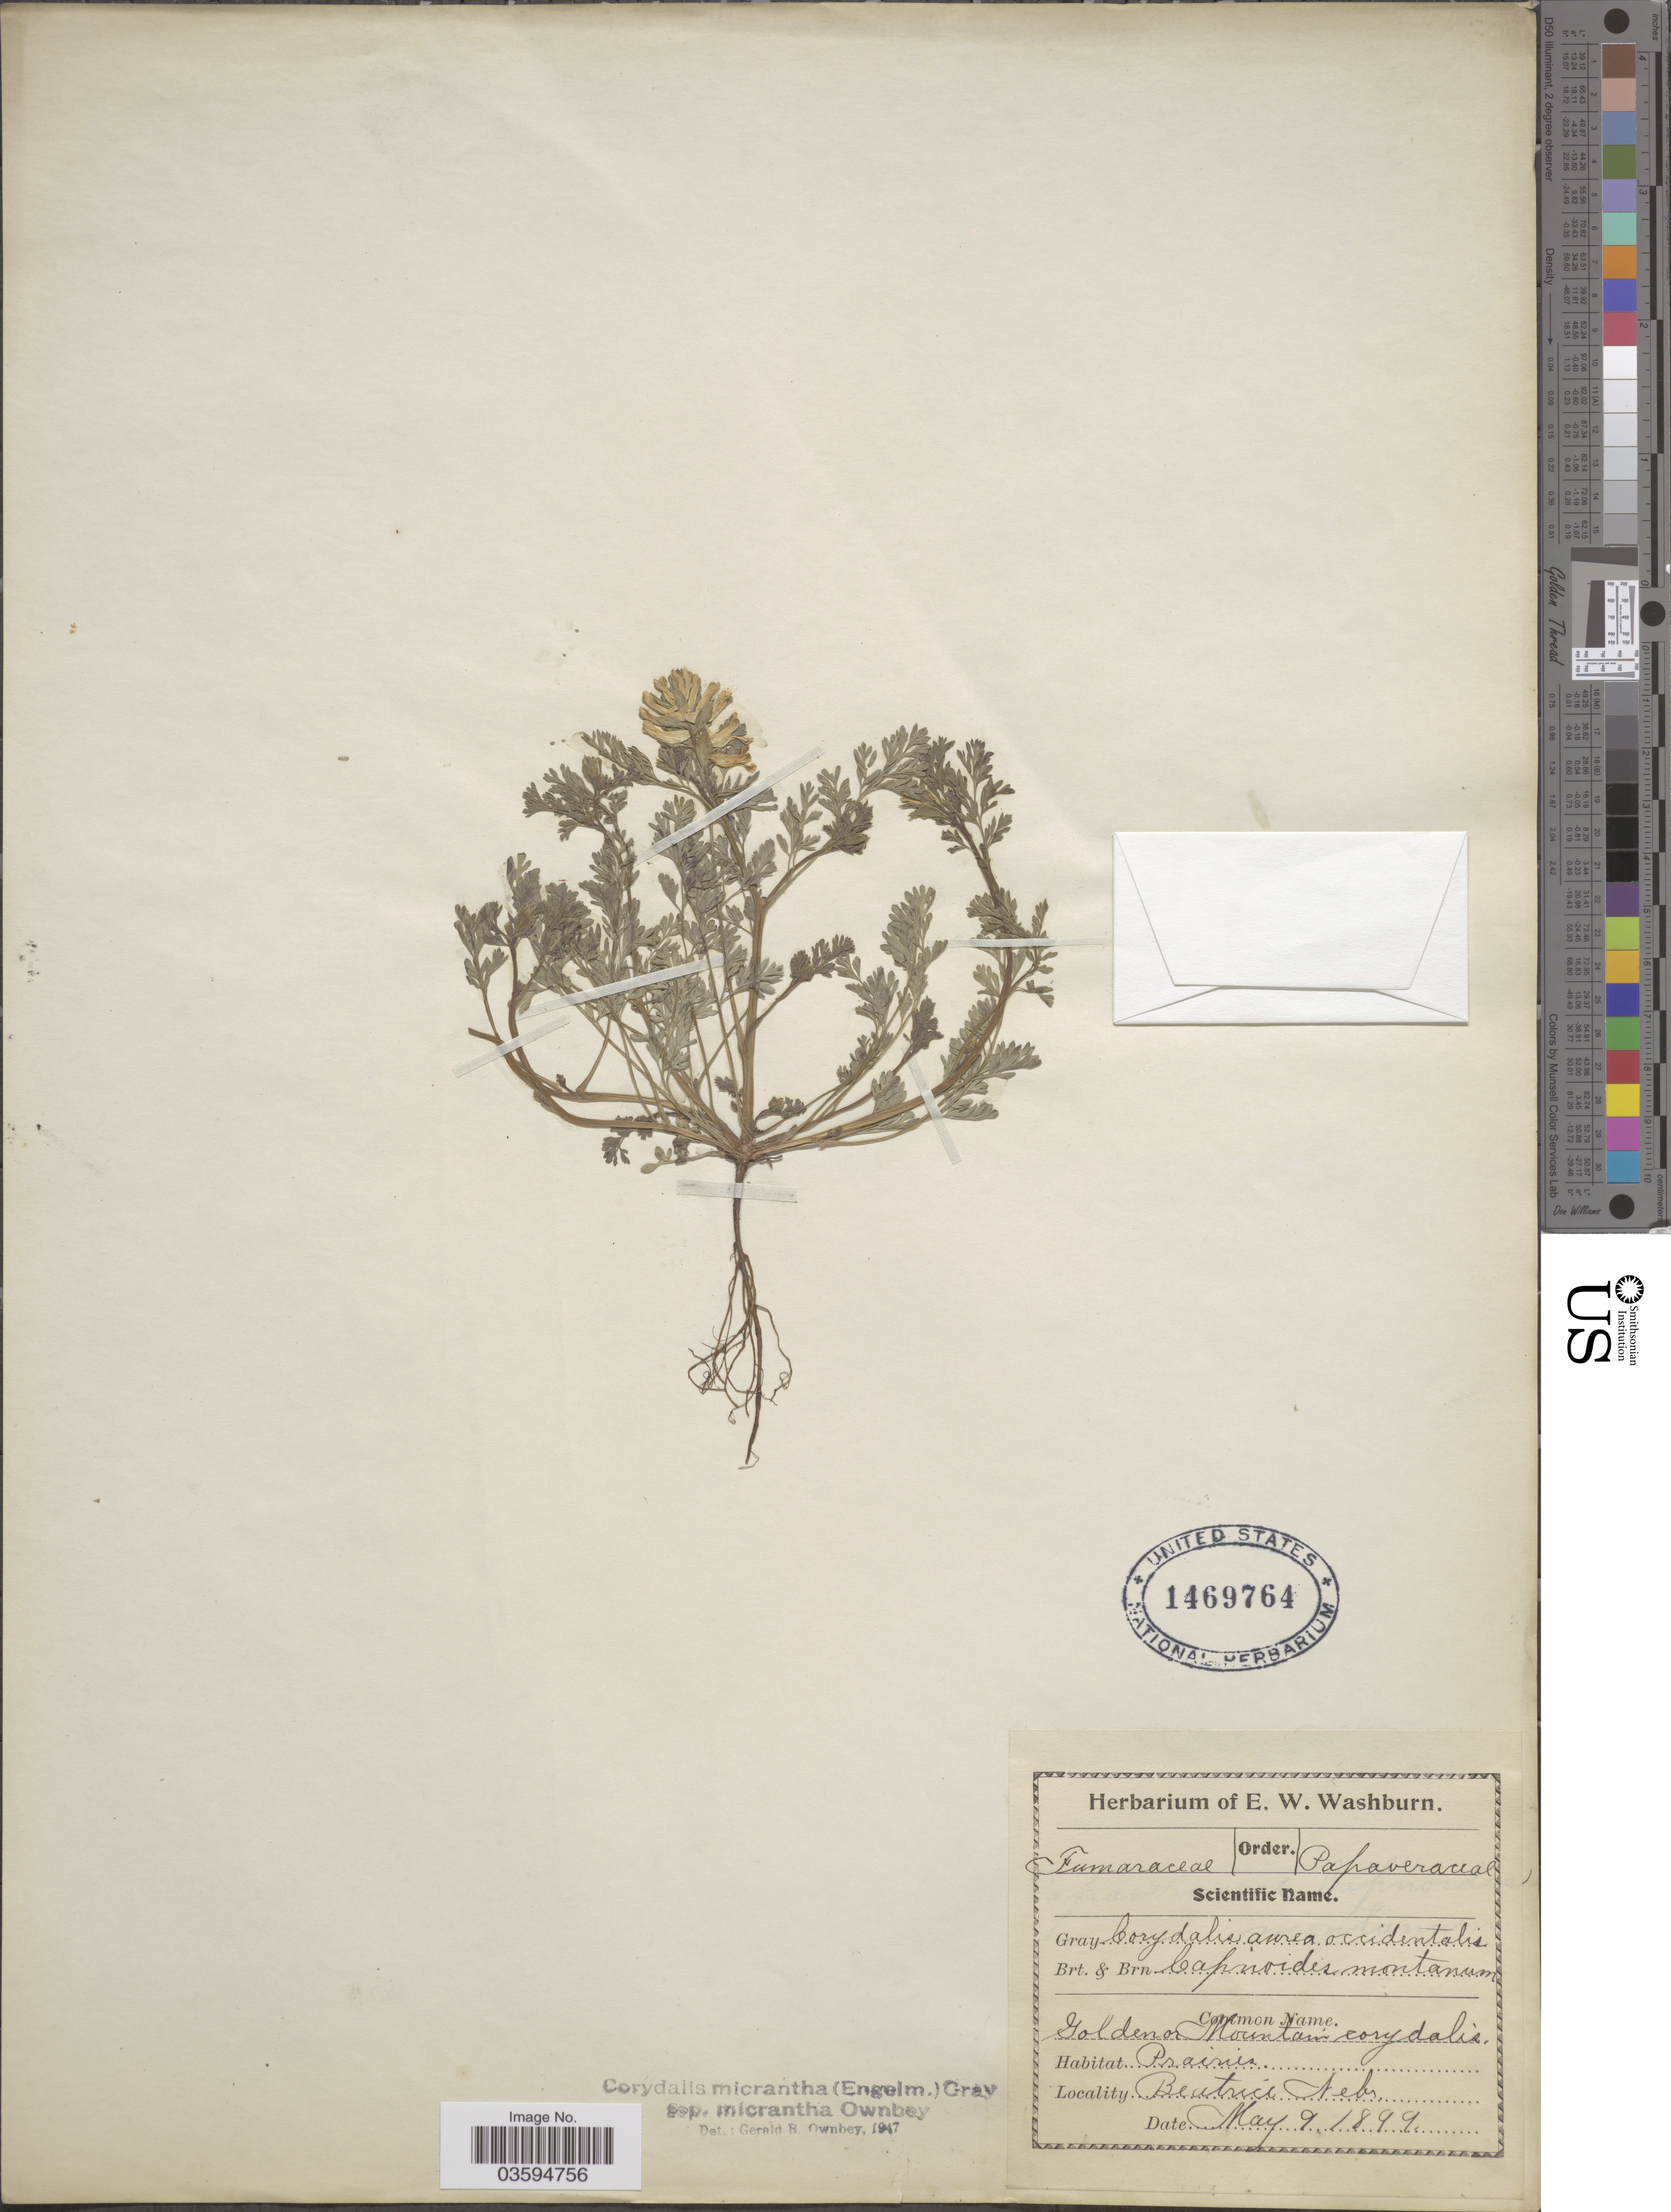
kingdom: Plantae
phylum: Tracheophyta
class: Magnoliopsida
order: Ranunculales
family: Papaveraceae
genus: Corydalis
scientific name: Corydalis micrantha subsp. micrantha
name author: (Engelm. & A. Gray) A. Gray & J.M. Coult.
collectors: ex herb. E. W. Washburn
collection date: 1899-05-09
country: United States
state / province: Nebraska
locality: Beatrice.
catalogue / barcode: US 1469764